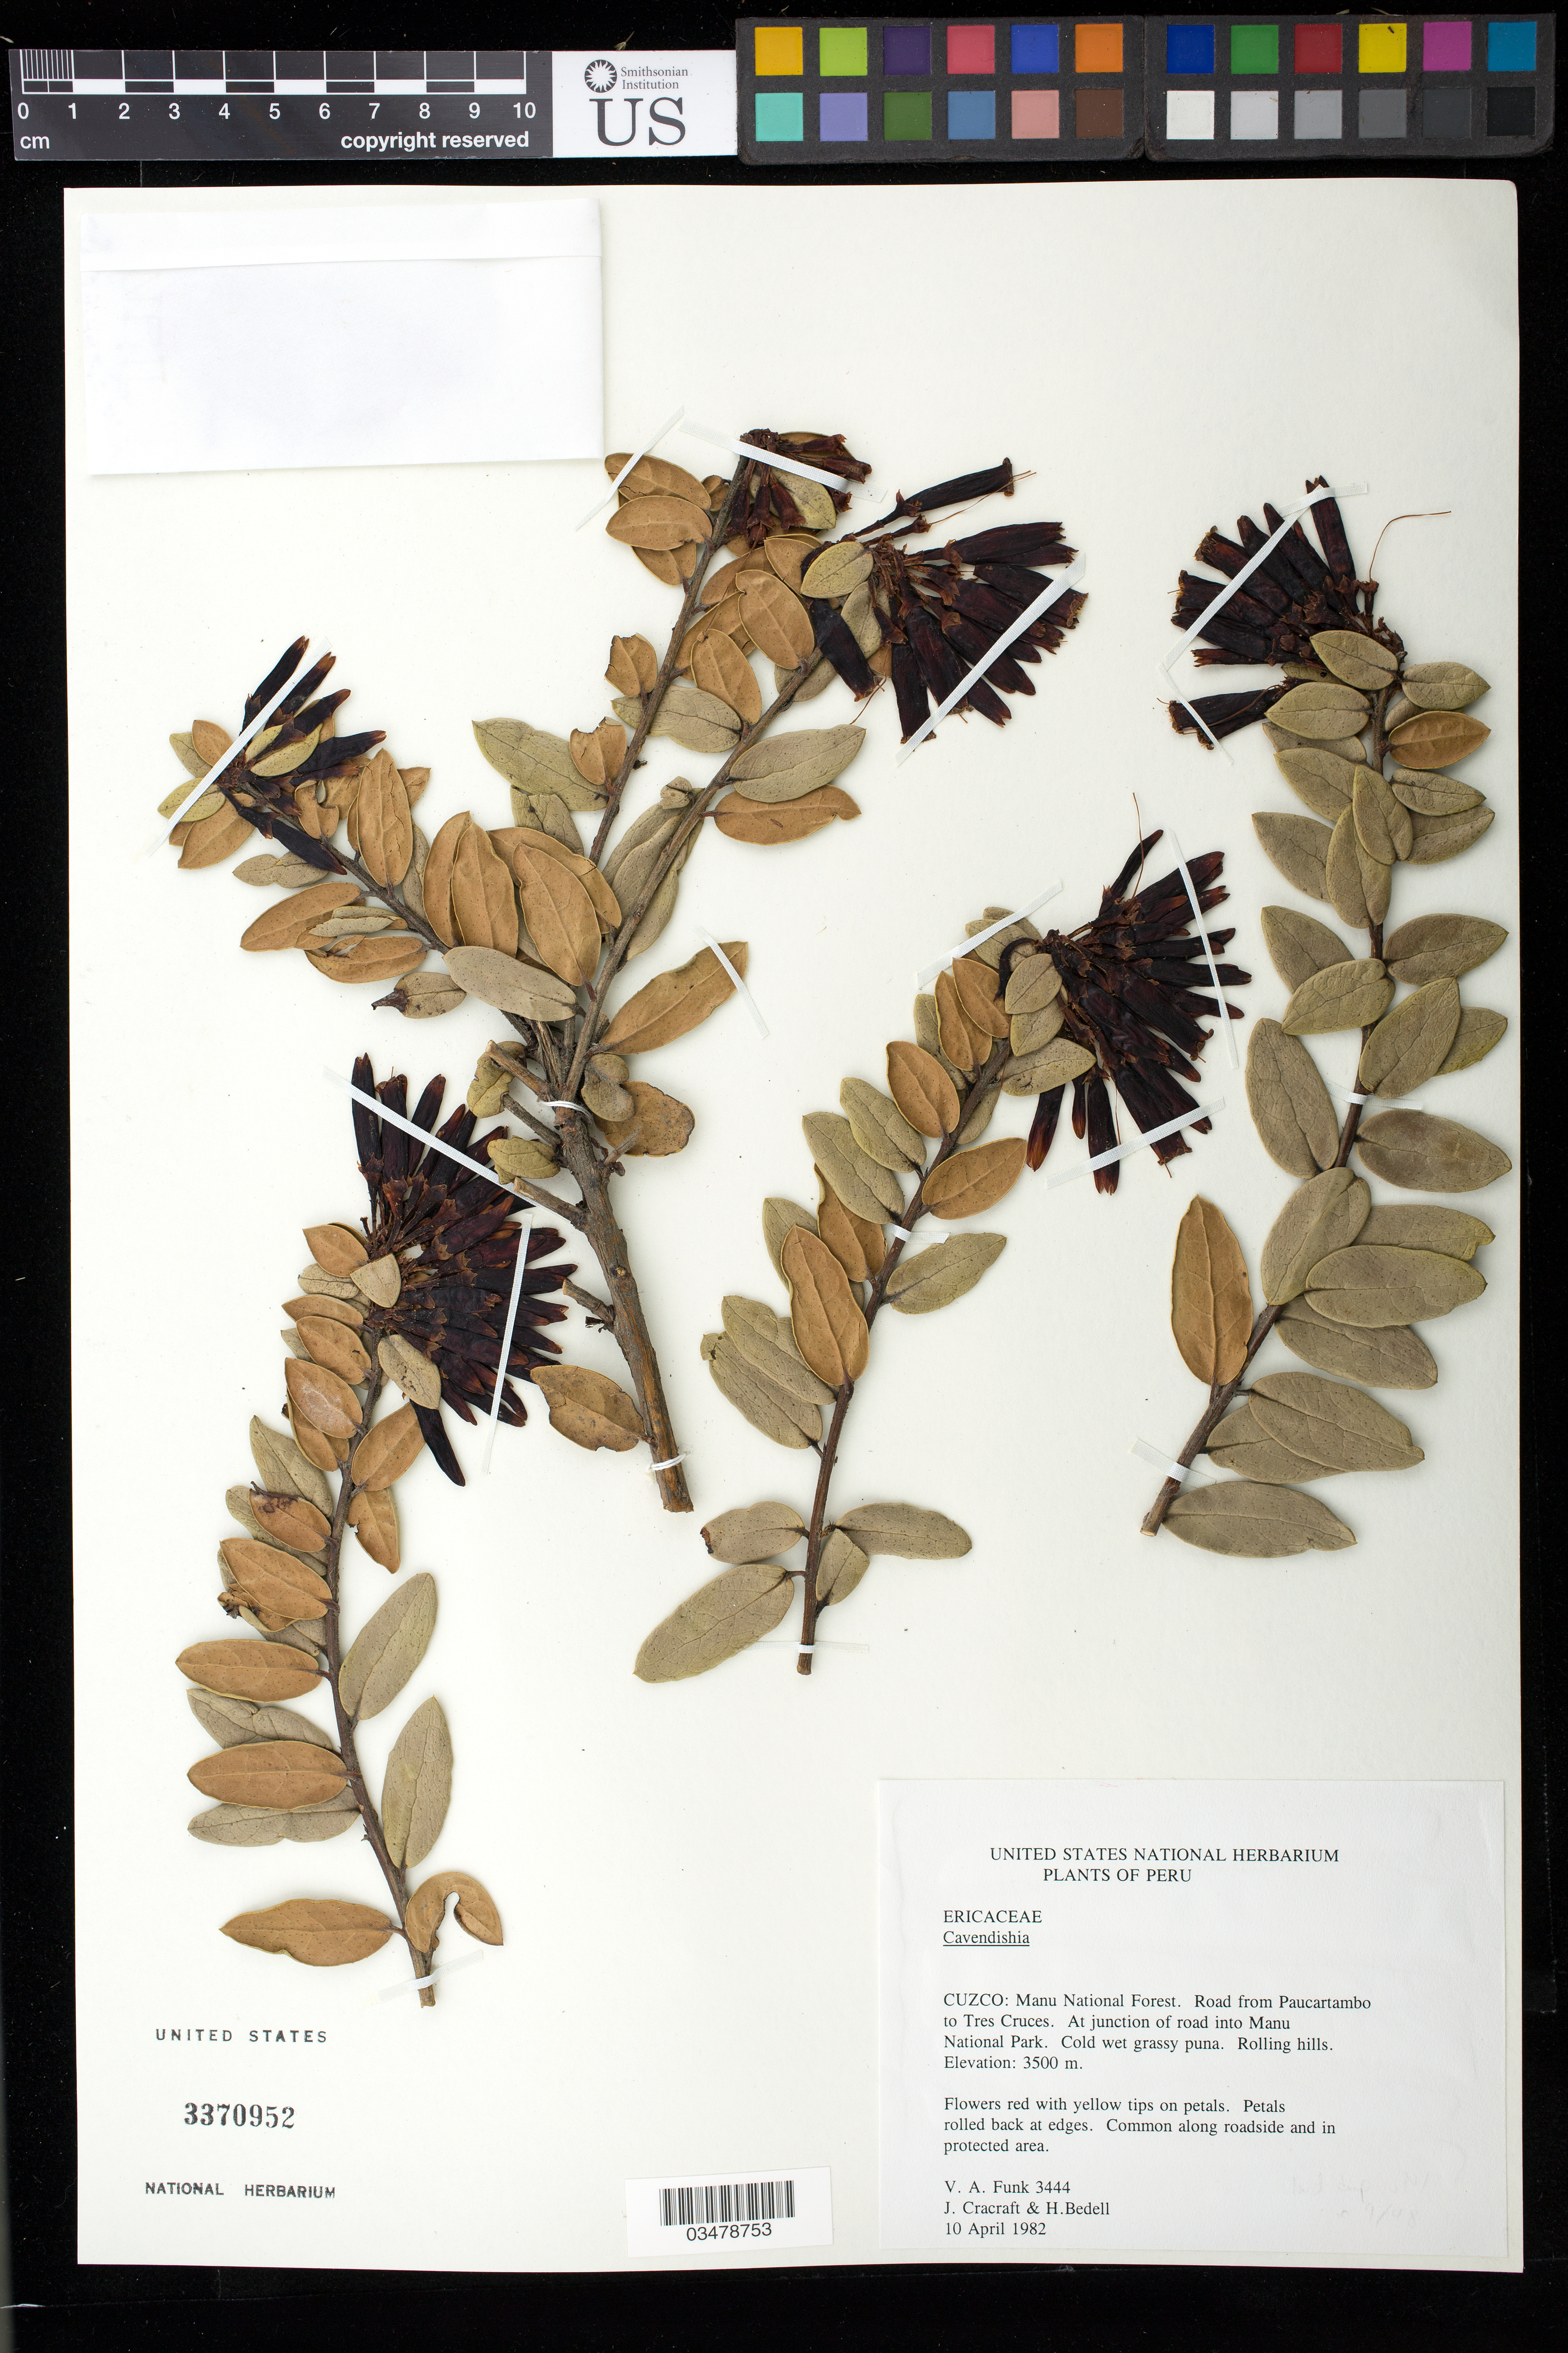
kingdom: Plantae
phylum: Tracheophyta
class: Magnoliopsida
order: Ericales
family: Ericaceae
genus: Cavendishia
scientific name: Cavendishia sp.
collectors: V. Funk, J. L. Cracraft & H. G. Bedell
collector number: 3444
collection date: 1982-04-10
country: Peru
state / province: Cusco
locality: Manu National Forest. Road from Paucartambo to Tres Cruces. At junction of main road into Manu National Park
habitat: Cold wet grassy puna; rolling hills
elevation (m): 3500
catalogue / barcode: US 3370952